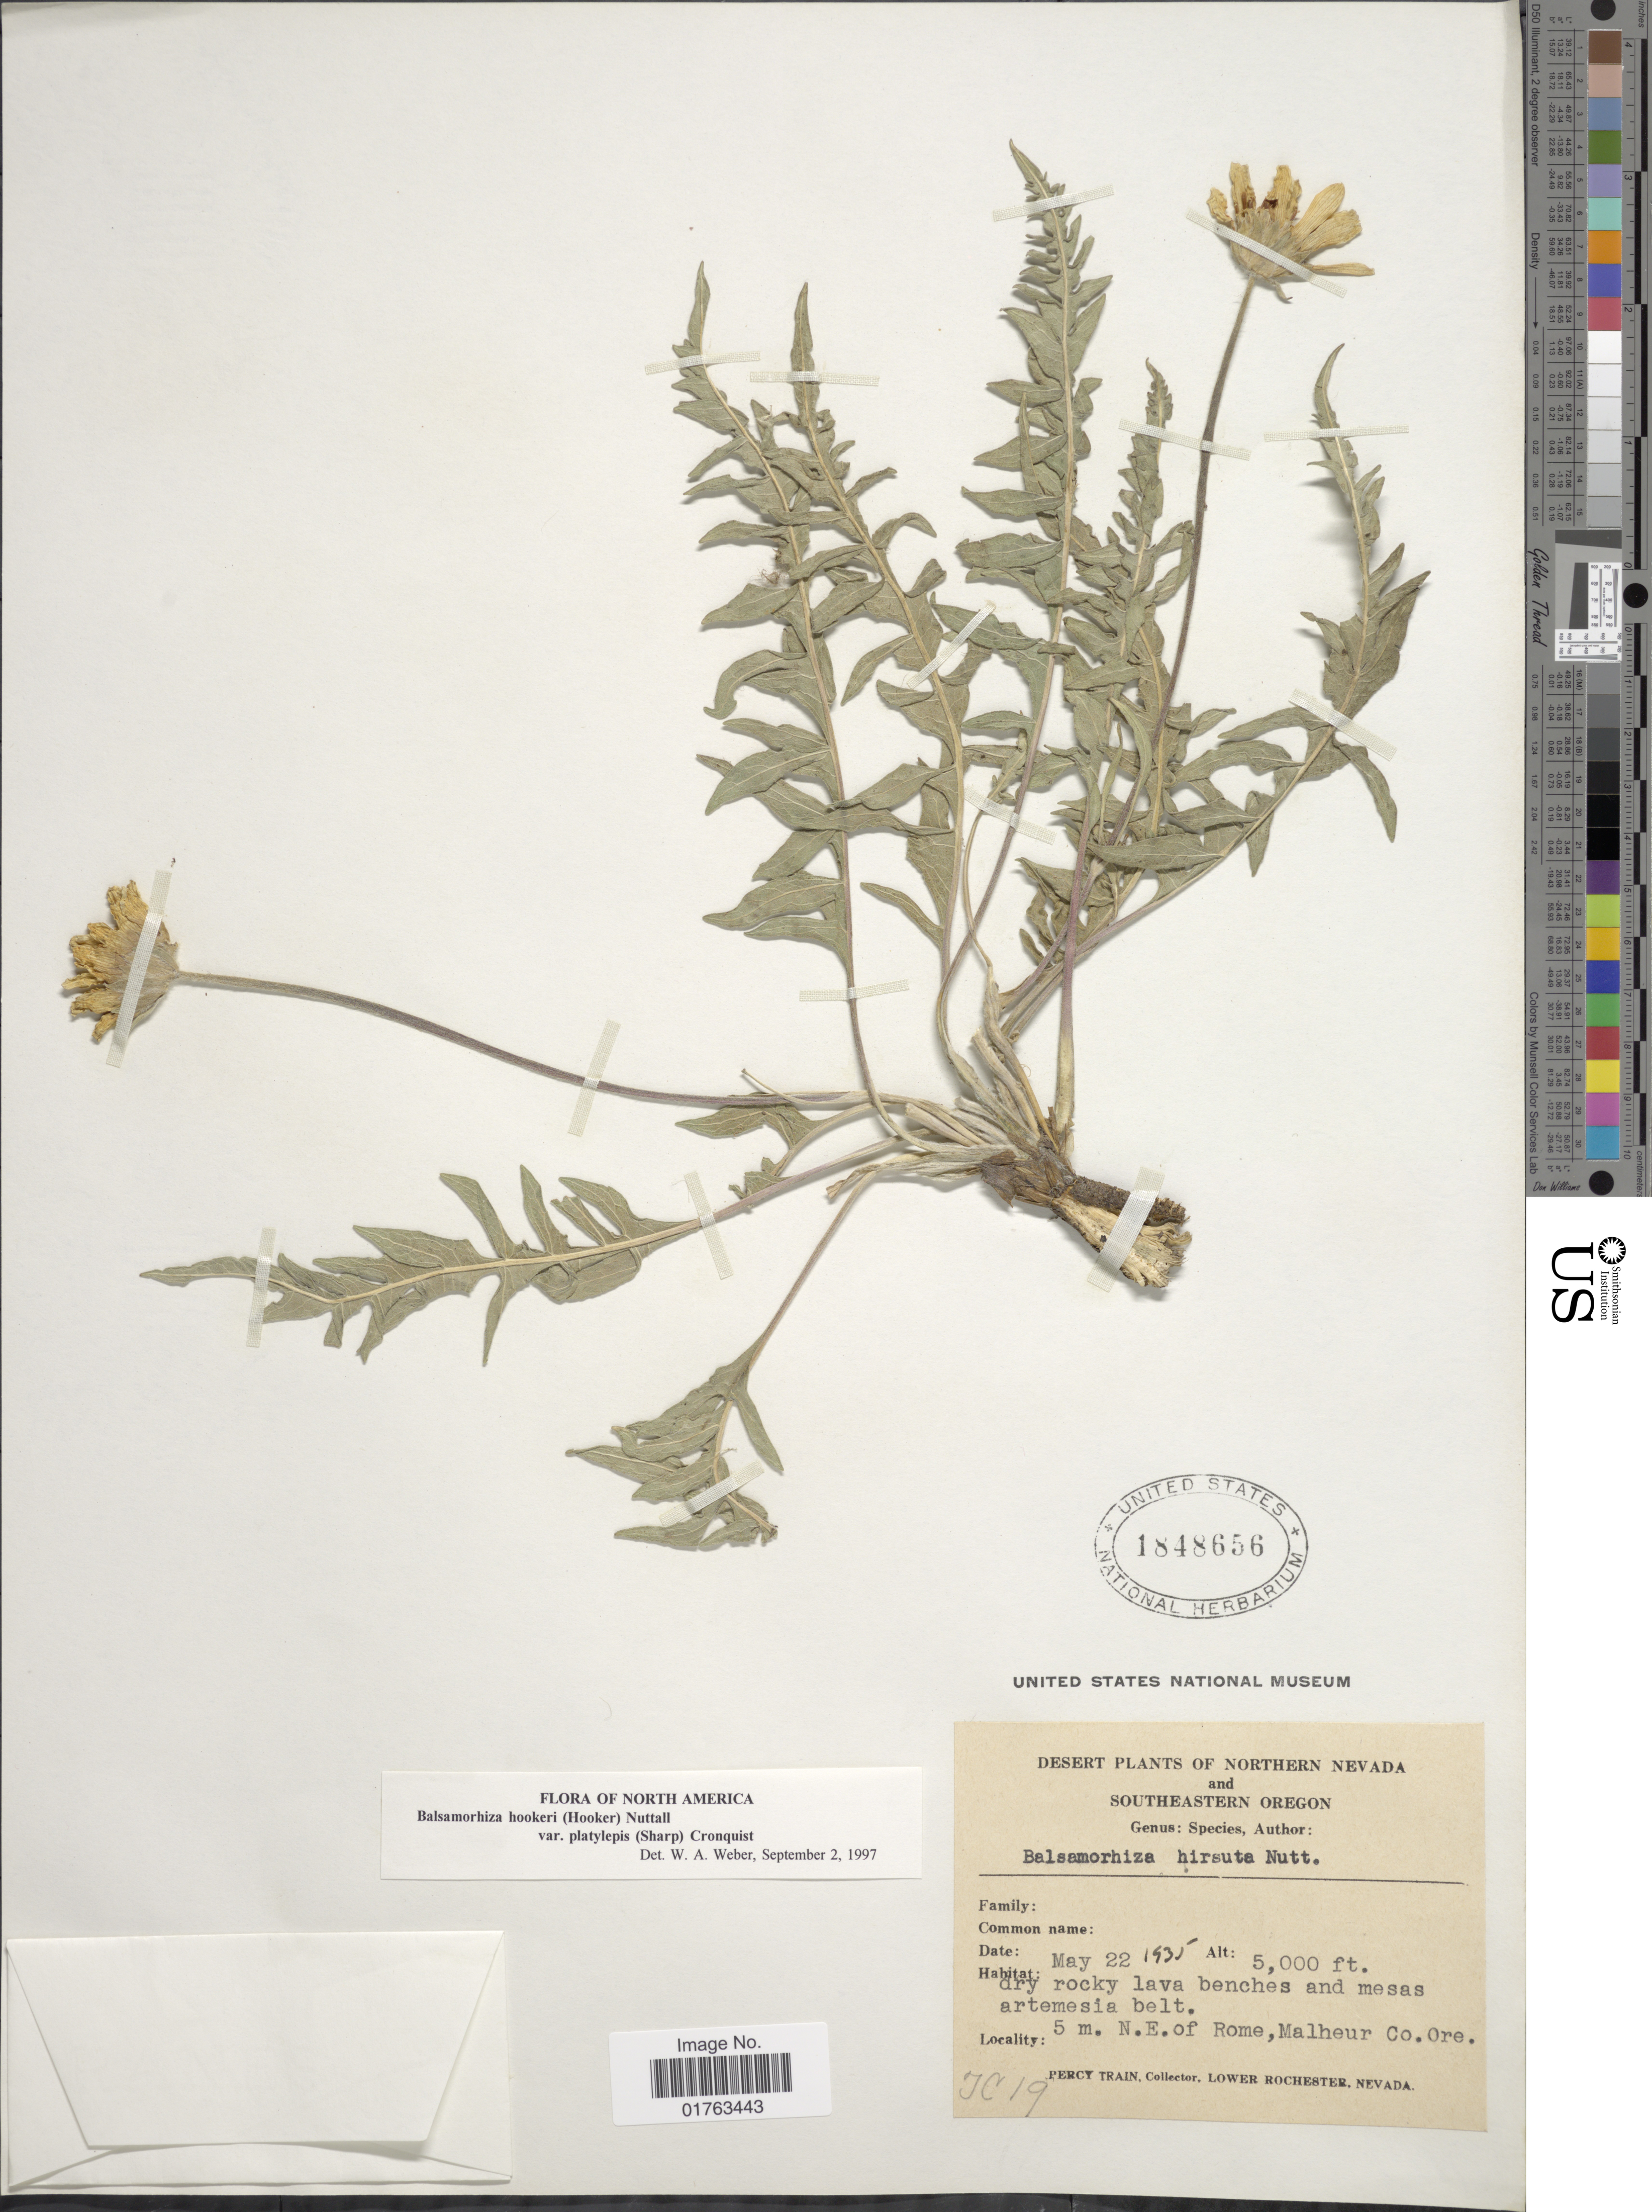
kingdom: Plantae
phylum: Tracheophyta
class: Magnoliopsida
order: Asterales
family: Asteraceae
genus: Balsamorhiza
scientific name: Balsamorhiza hookeri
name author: Nutt.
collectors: P. Train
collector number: JC19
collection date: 1935-05-22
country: United States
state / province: Oregon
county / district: Malheur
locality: Desert Plant of Northern Nevada and Southeastern Oregon, 5 m. N.E. of Rome, Malheur Co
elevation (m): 1524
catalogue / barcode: US 1848656